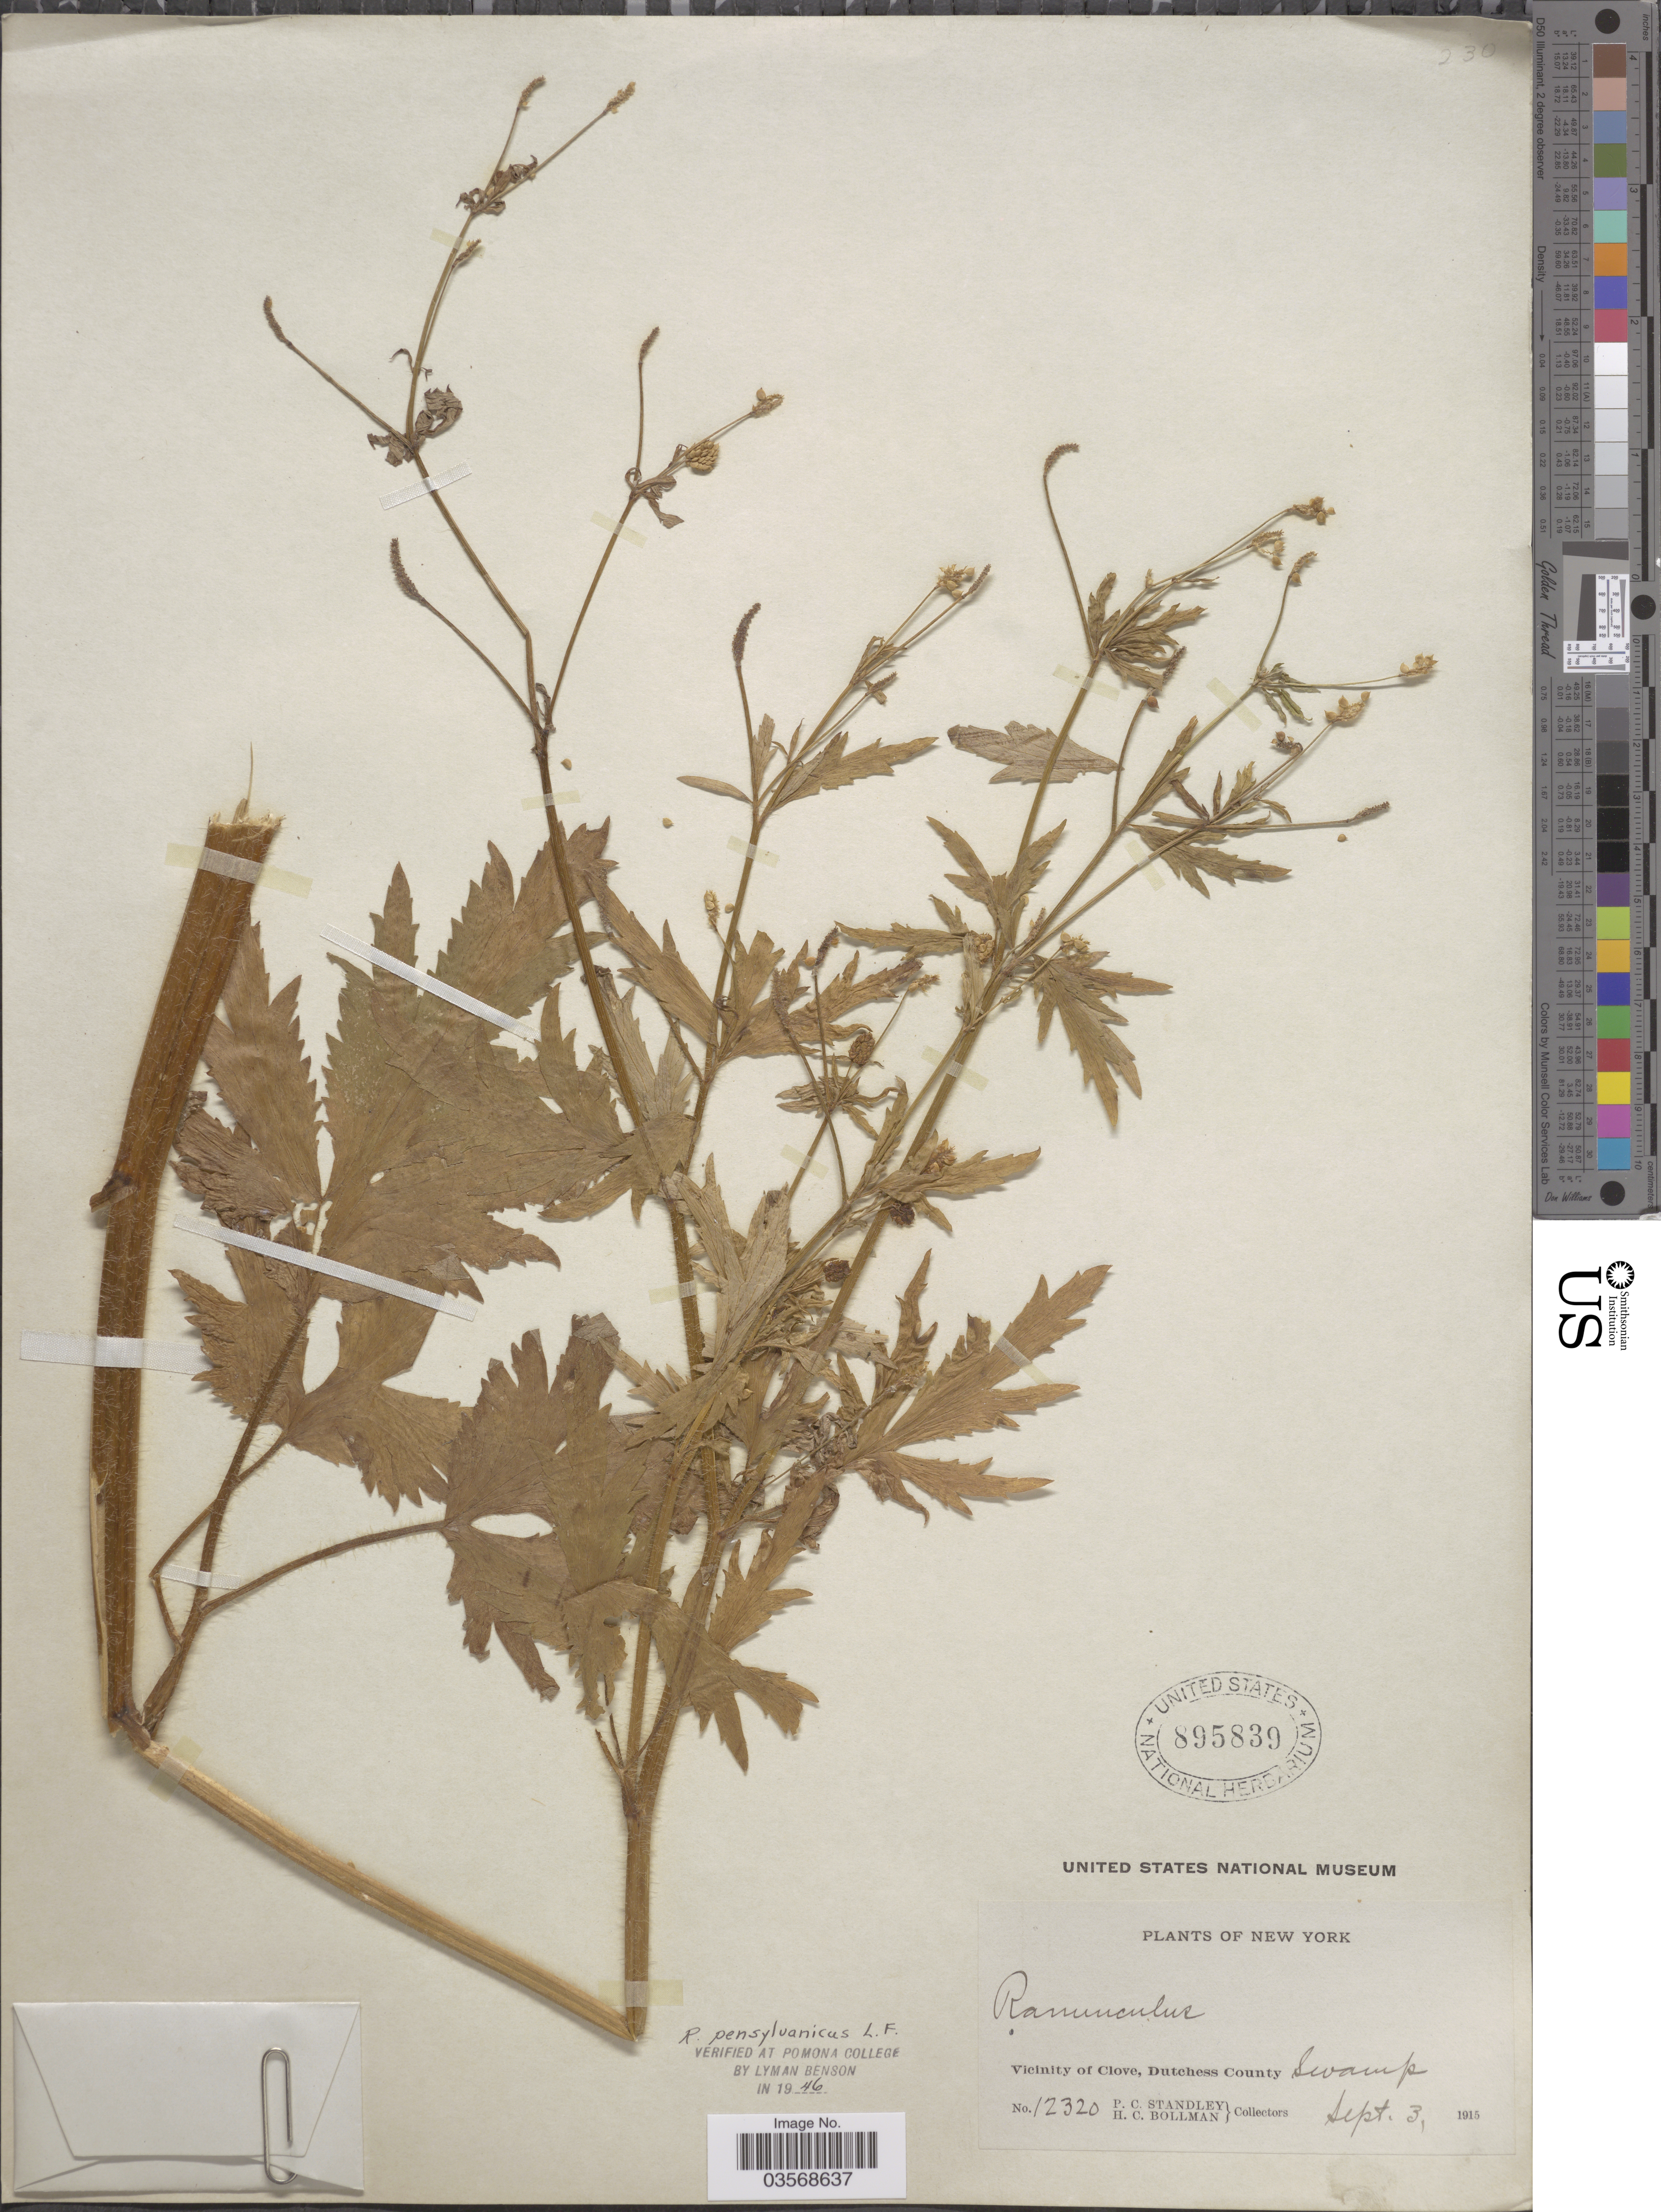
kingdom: Plantae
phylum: Tracheophyta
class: Magnoliopsida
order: Ranunculales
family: Ranunculaceae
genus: Ranunculus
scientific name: Ranunculus pensylvanicus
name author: L. f.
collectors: P. C. Standley & H. C. Bollman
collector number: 12320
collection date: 1915-09-03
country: United States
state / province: New York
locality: Vicinity of Clove, Dutchess County, Swamp.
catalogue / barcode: US 895839